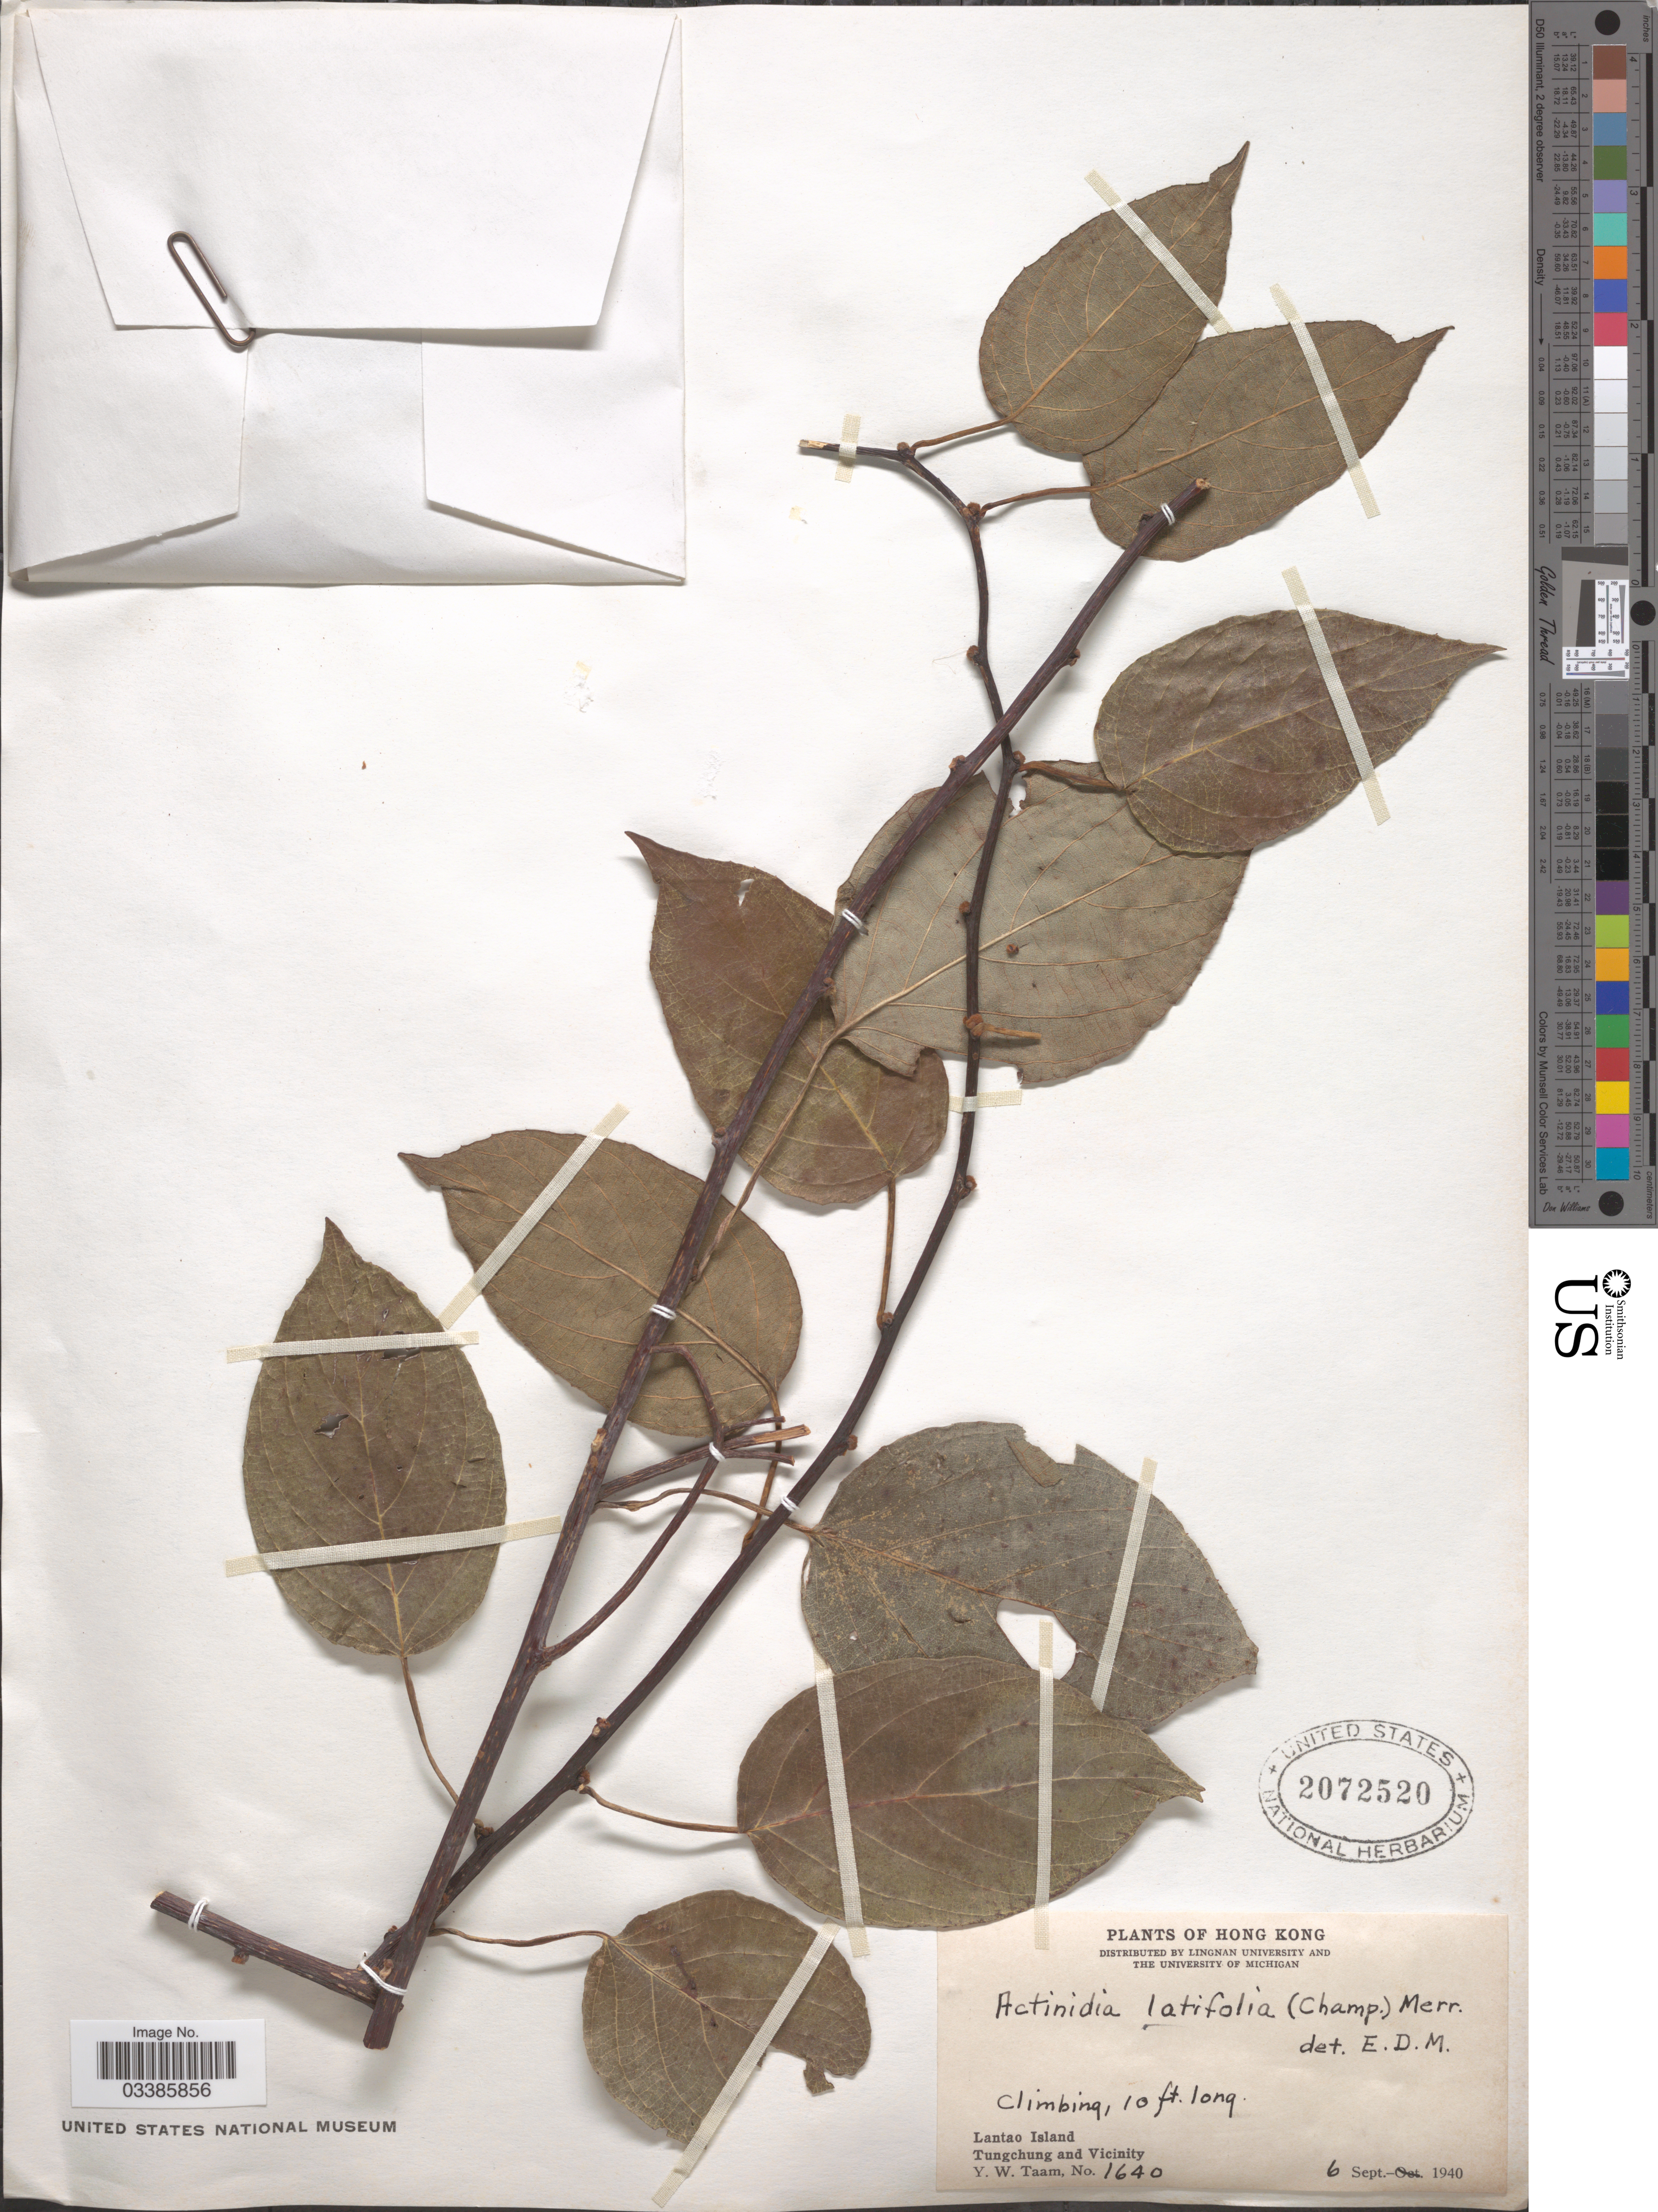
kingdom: Plantae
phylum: Tracheophyta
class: Magnoliopsida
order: Ericales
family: Actinidiaceae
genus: Actinidia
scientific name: Actinidia latifolia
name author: (Gardner & Champ.) Merr.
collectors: Y. W. Taam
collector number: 1640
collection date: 1940-09-06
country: China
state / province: Hong Kong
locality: Lantao Island. Tungchung and Vicinity.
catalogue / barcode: US 2072520